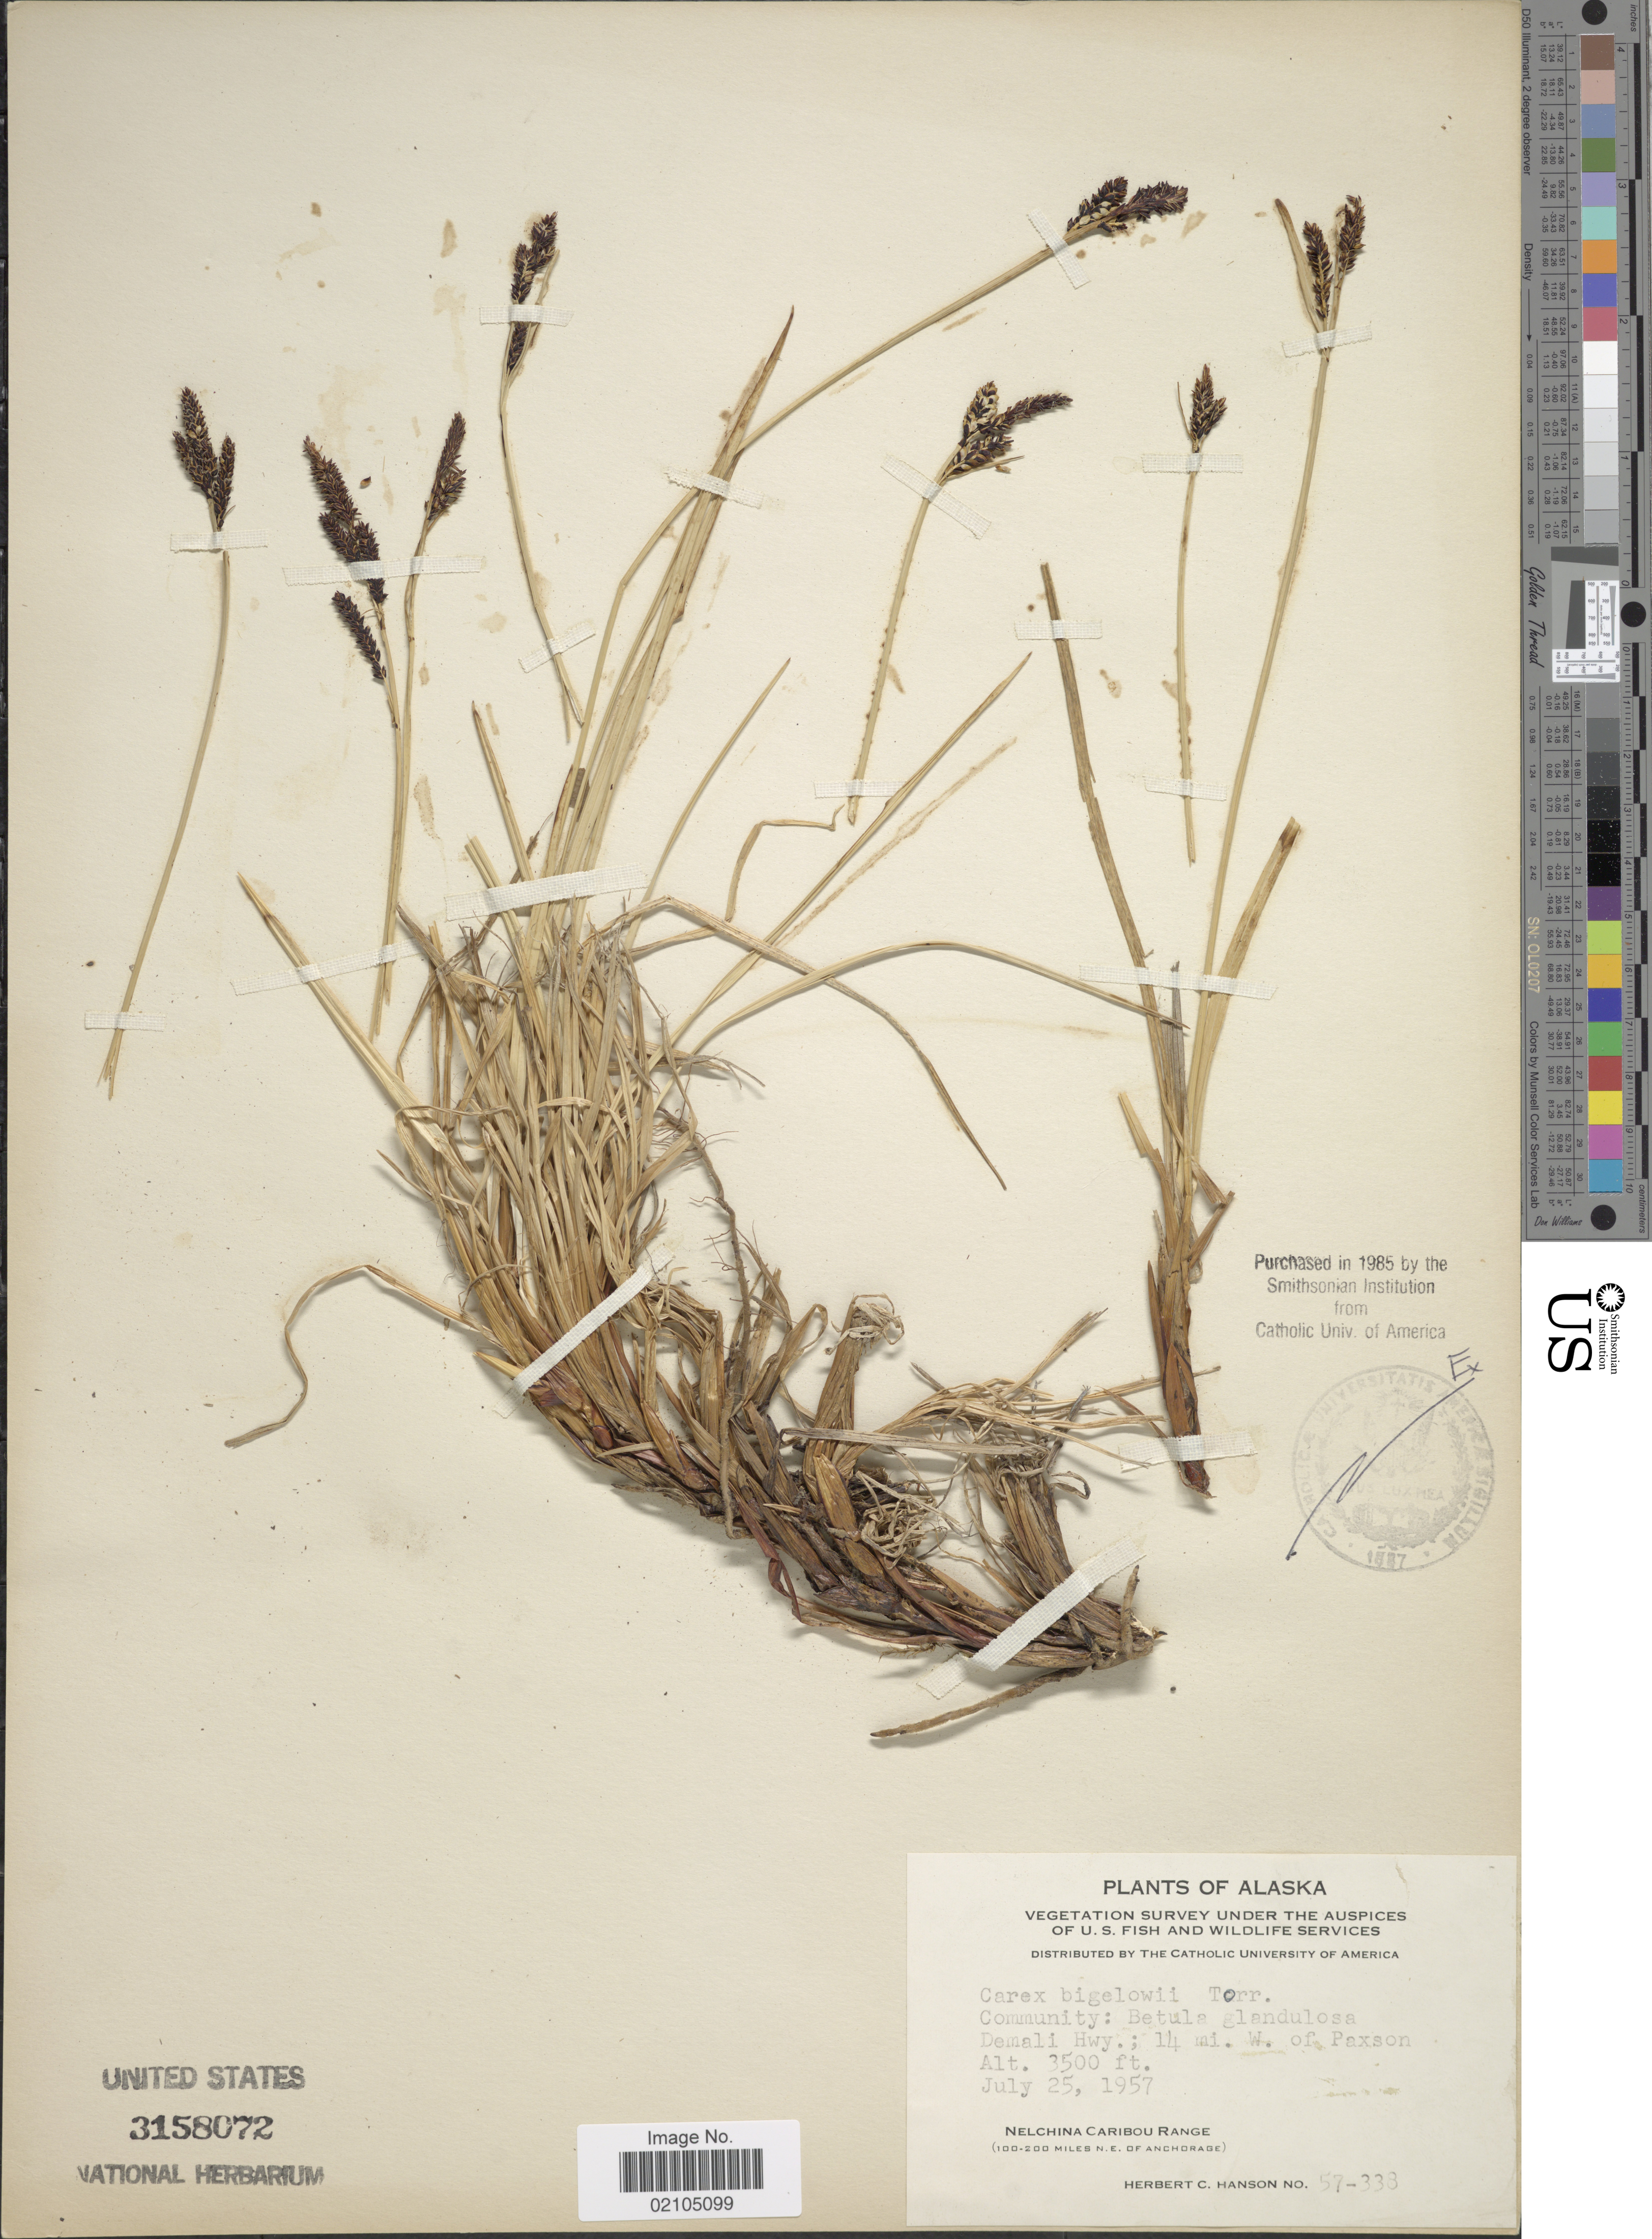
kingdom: Plantae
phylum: Tracheophyta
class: Liliopsida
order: Poales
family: Cyperaceae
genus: Carex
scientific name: Carex bigelowii subsp. lugens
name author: (Holm) T.V. Egorova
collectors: H. Hanson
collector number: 57-338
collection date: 1957-07-25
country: United States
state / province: Alaska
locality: Demali Hwy.; 14 mi. W. of Paxson. Nelchina Caribou Range (100-200 miles N.E. of Anchorage)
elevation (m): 1067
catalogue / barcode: US 3158072